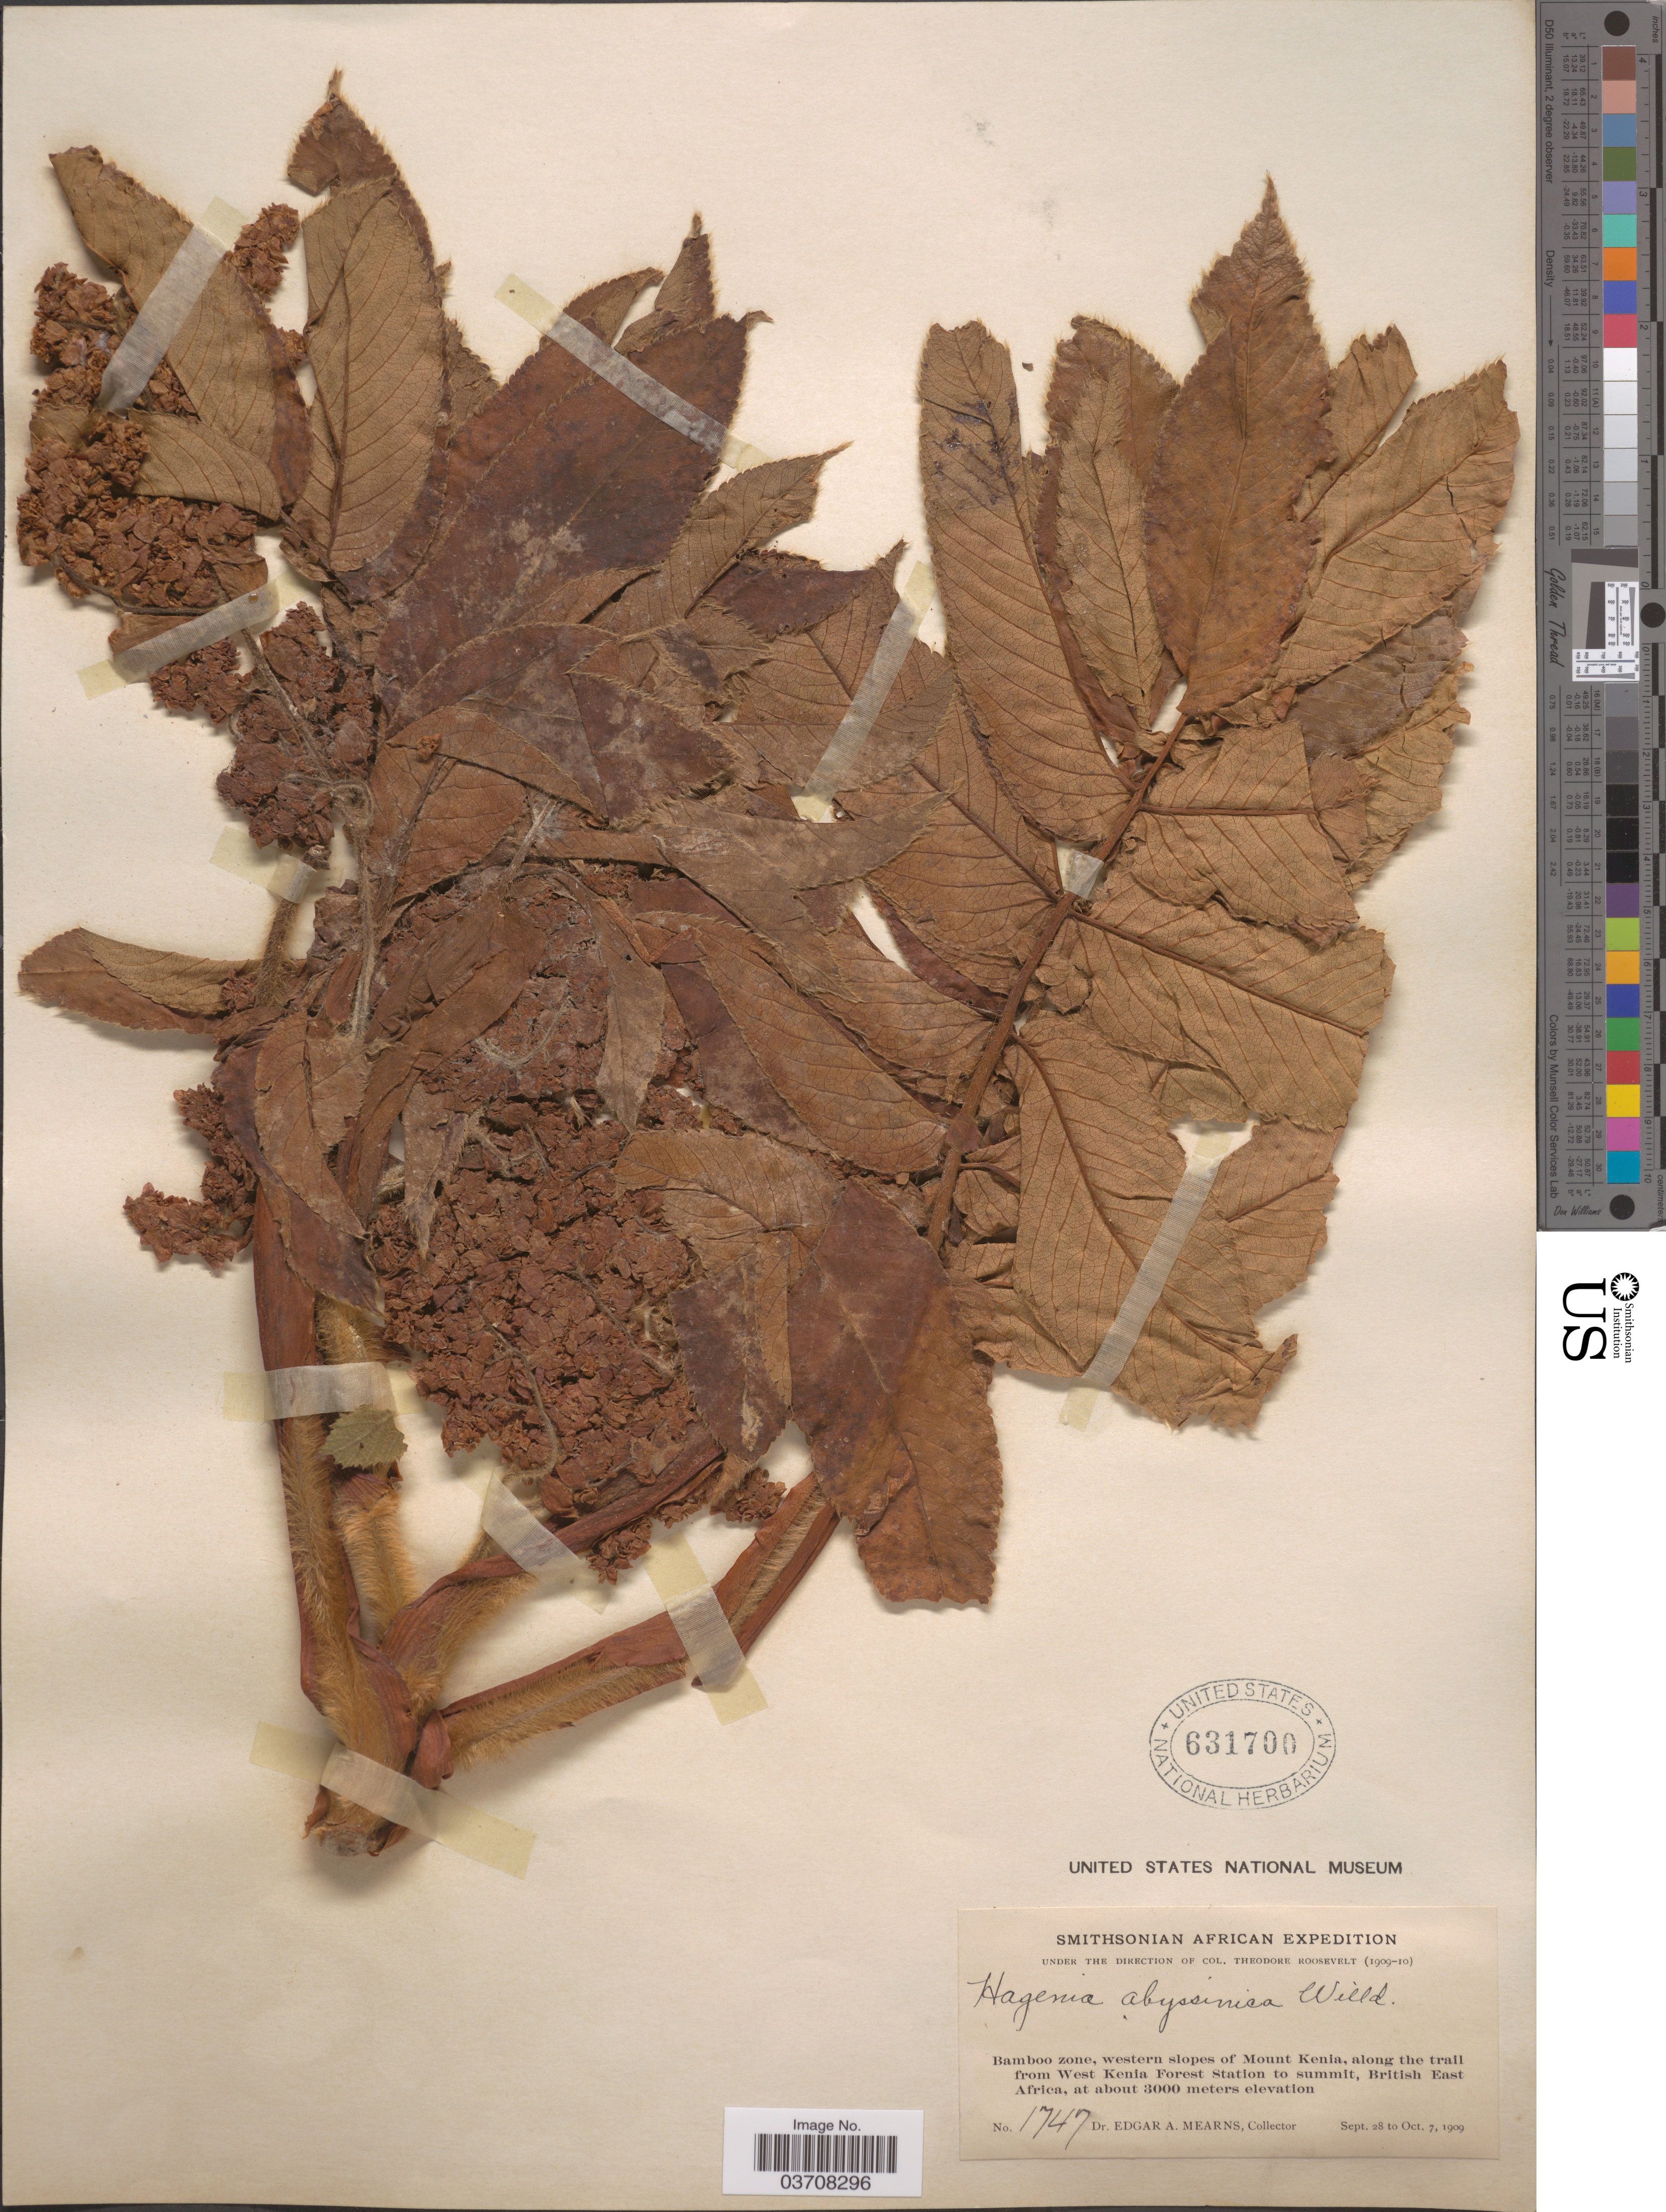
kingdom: Plantae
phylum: Tracheophyta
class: Magnoliopsida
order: Rosales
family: Rosaceae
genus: Hagenia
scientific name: Hagenia abyssinica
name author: (Bruce) J.F. Gmel.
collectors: E. A. Mearns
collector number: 1747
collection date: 1909-09-28/1909-10-07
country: Kenya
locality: Bamboo zone, western slopes of Mount Kenia, along the trail from West Kenia Forest Station to summit, British East Africa.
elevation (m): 3000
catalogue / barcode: US 631700